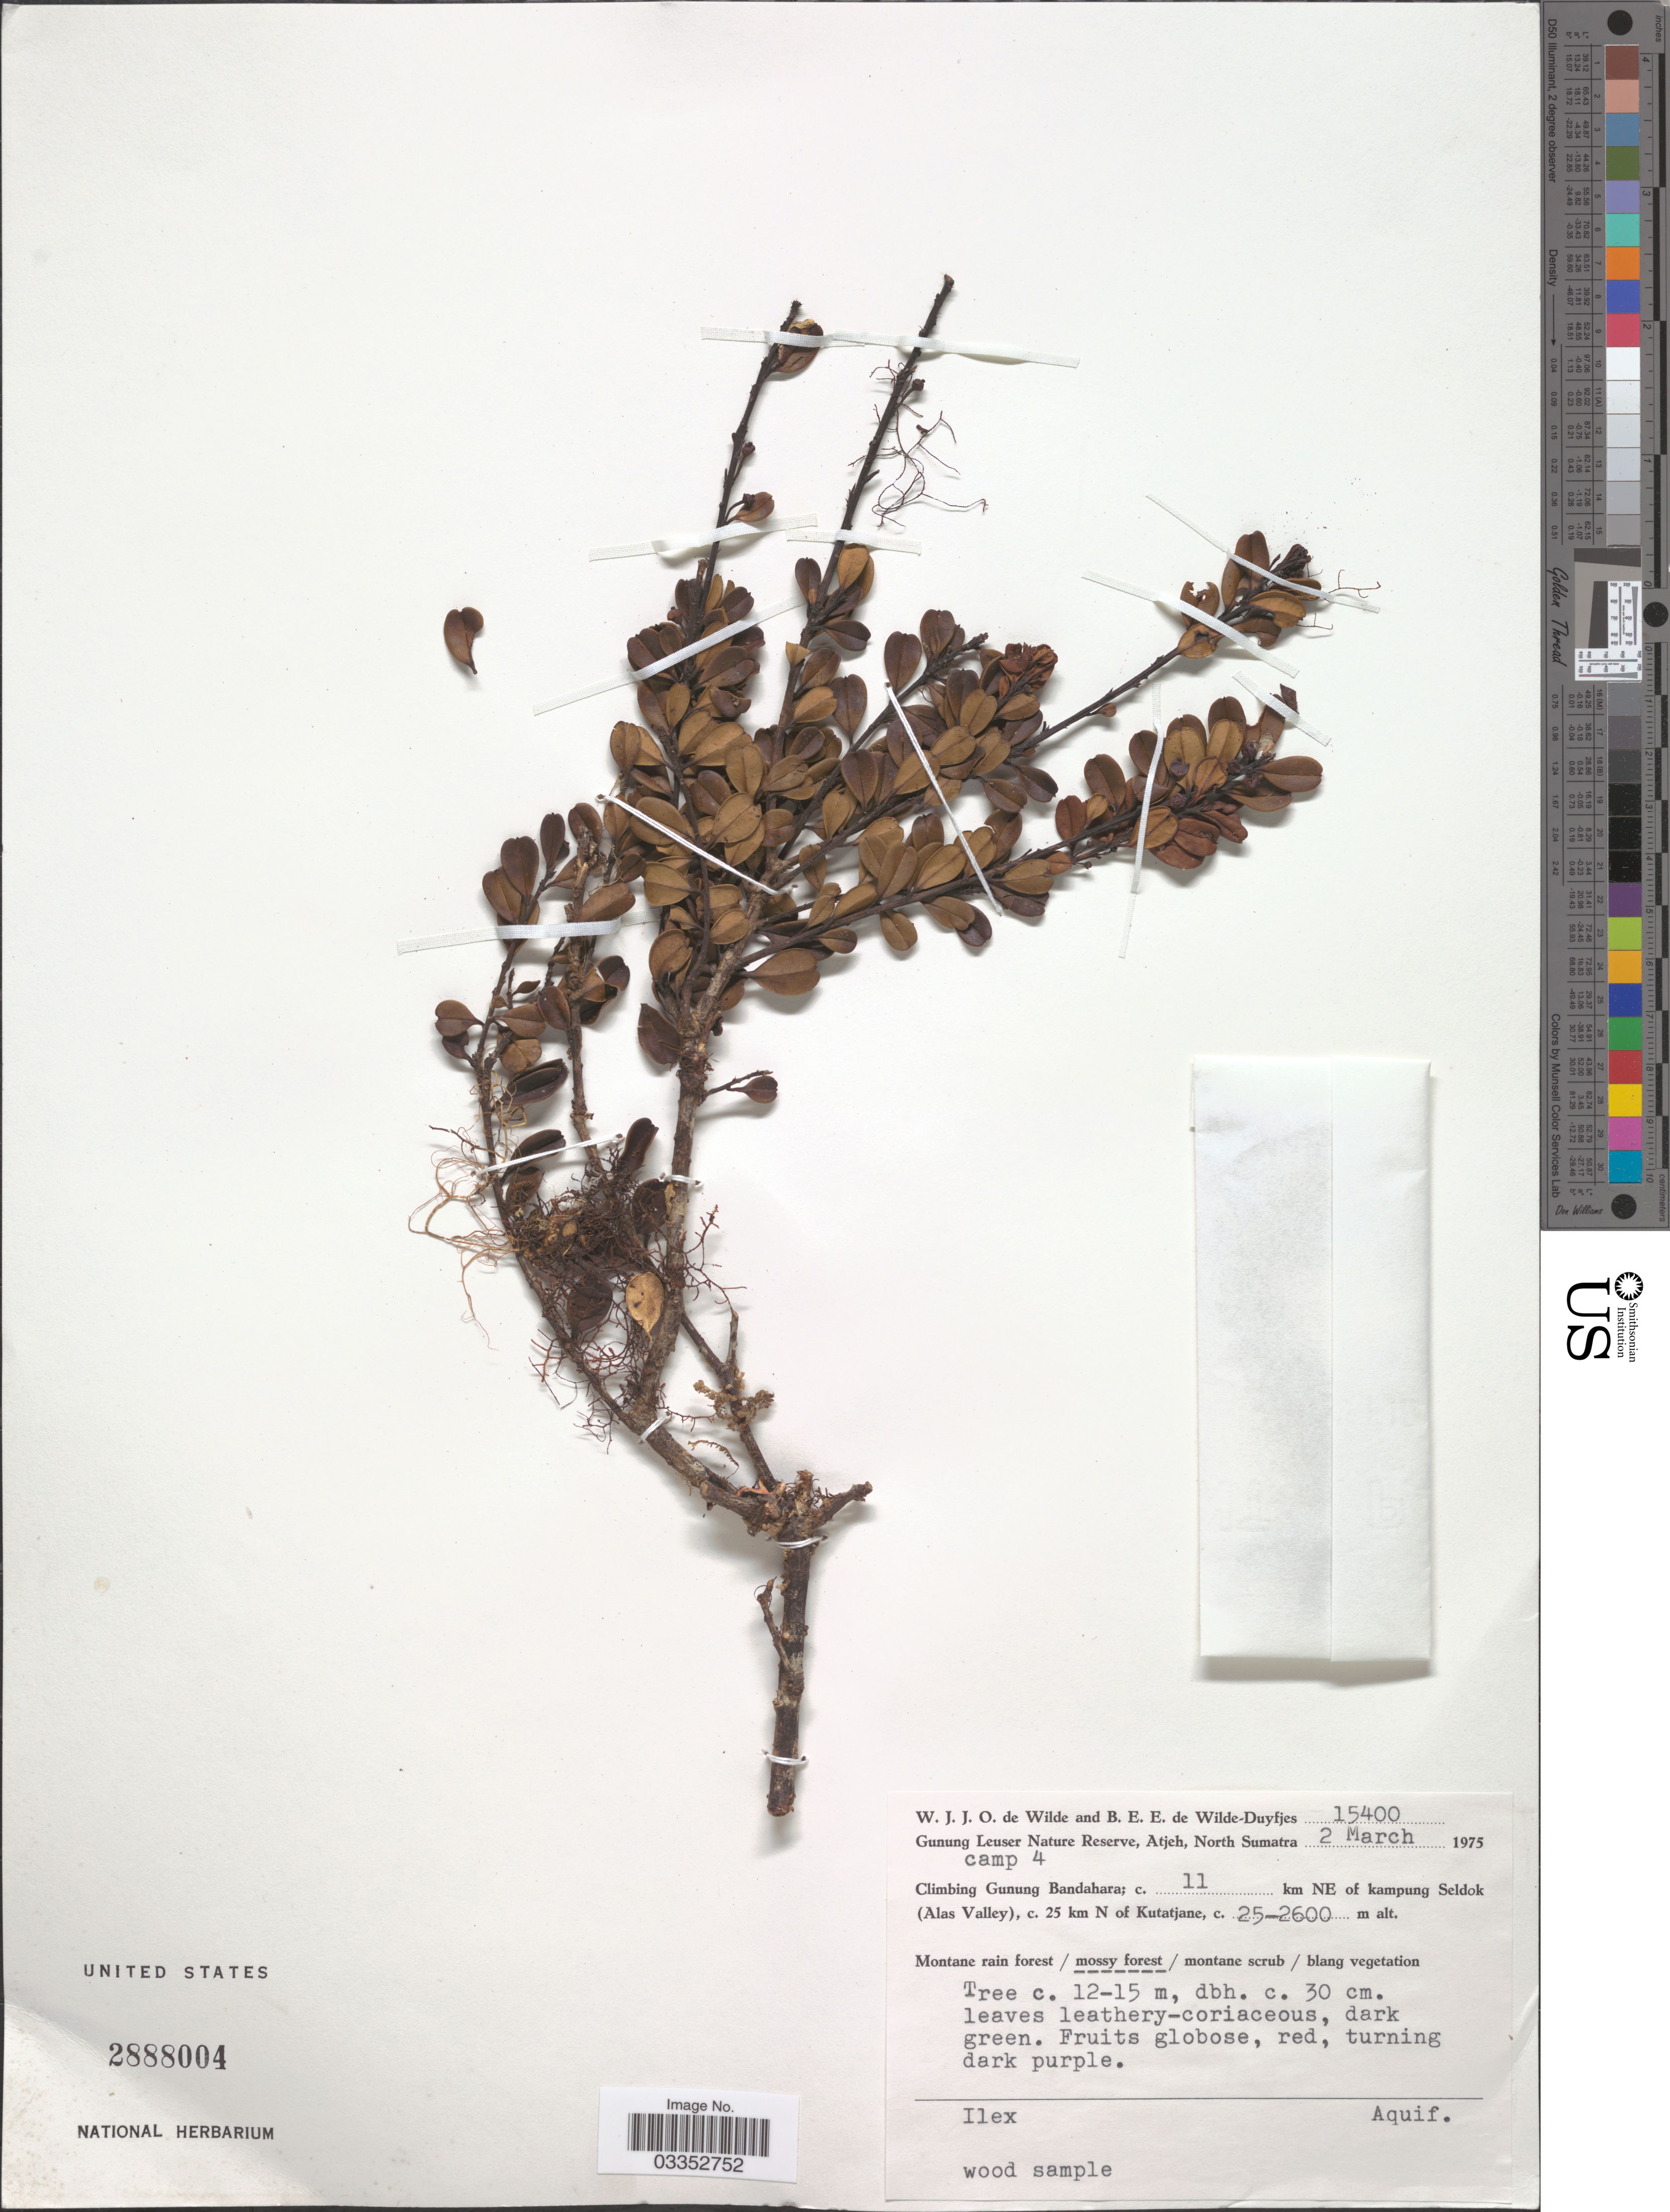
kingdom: Plantae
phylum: Tracheophyta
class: Magnoliopsida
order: Aquifoliales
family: Aquifoliaceae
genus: Ilex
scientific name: Ilex sp.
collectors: W. J. de Wilde & B. E. de Wilde-Duyfjes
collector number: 15400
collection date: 1975-03-02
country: Indonesia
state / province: Sumatra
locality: Gunung Leuser Nature Reserve, Atjeh, North Sumatra. Camp 4. Climbing Gunung Bandahara, c. 11 km NE of kampung Seldok (Alas Valley), c. 25 km N of Kutatjane.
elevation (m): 2500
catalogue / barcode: US 2888004